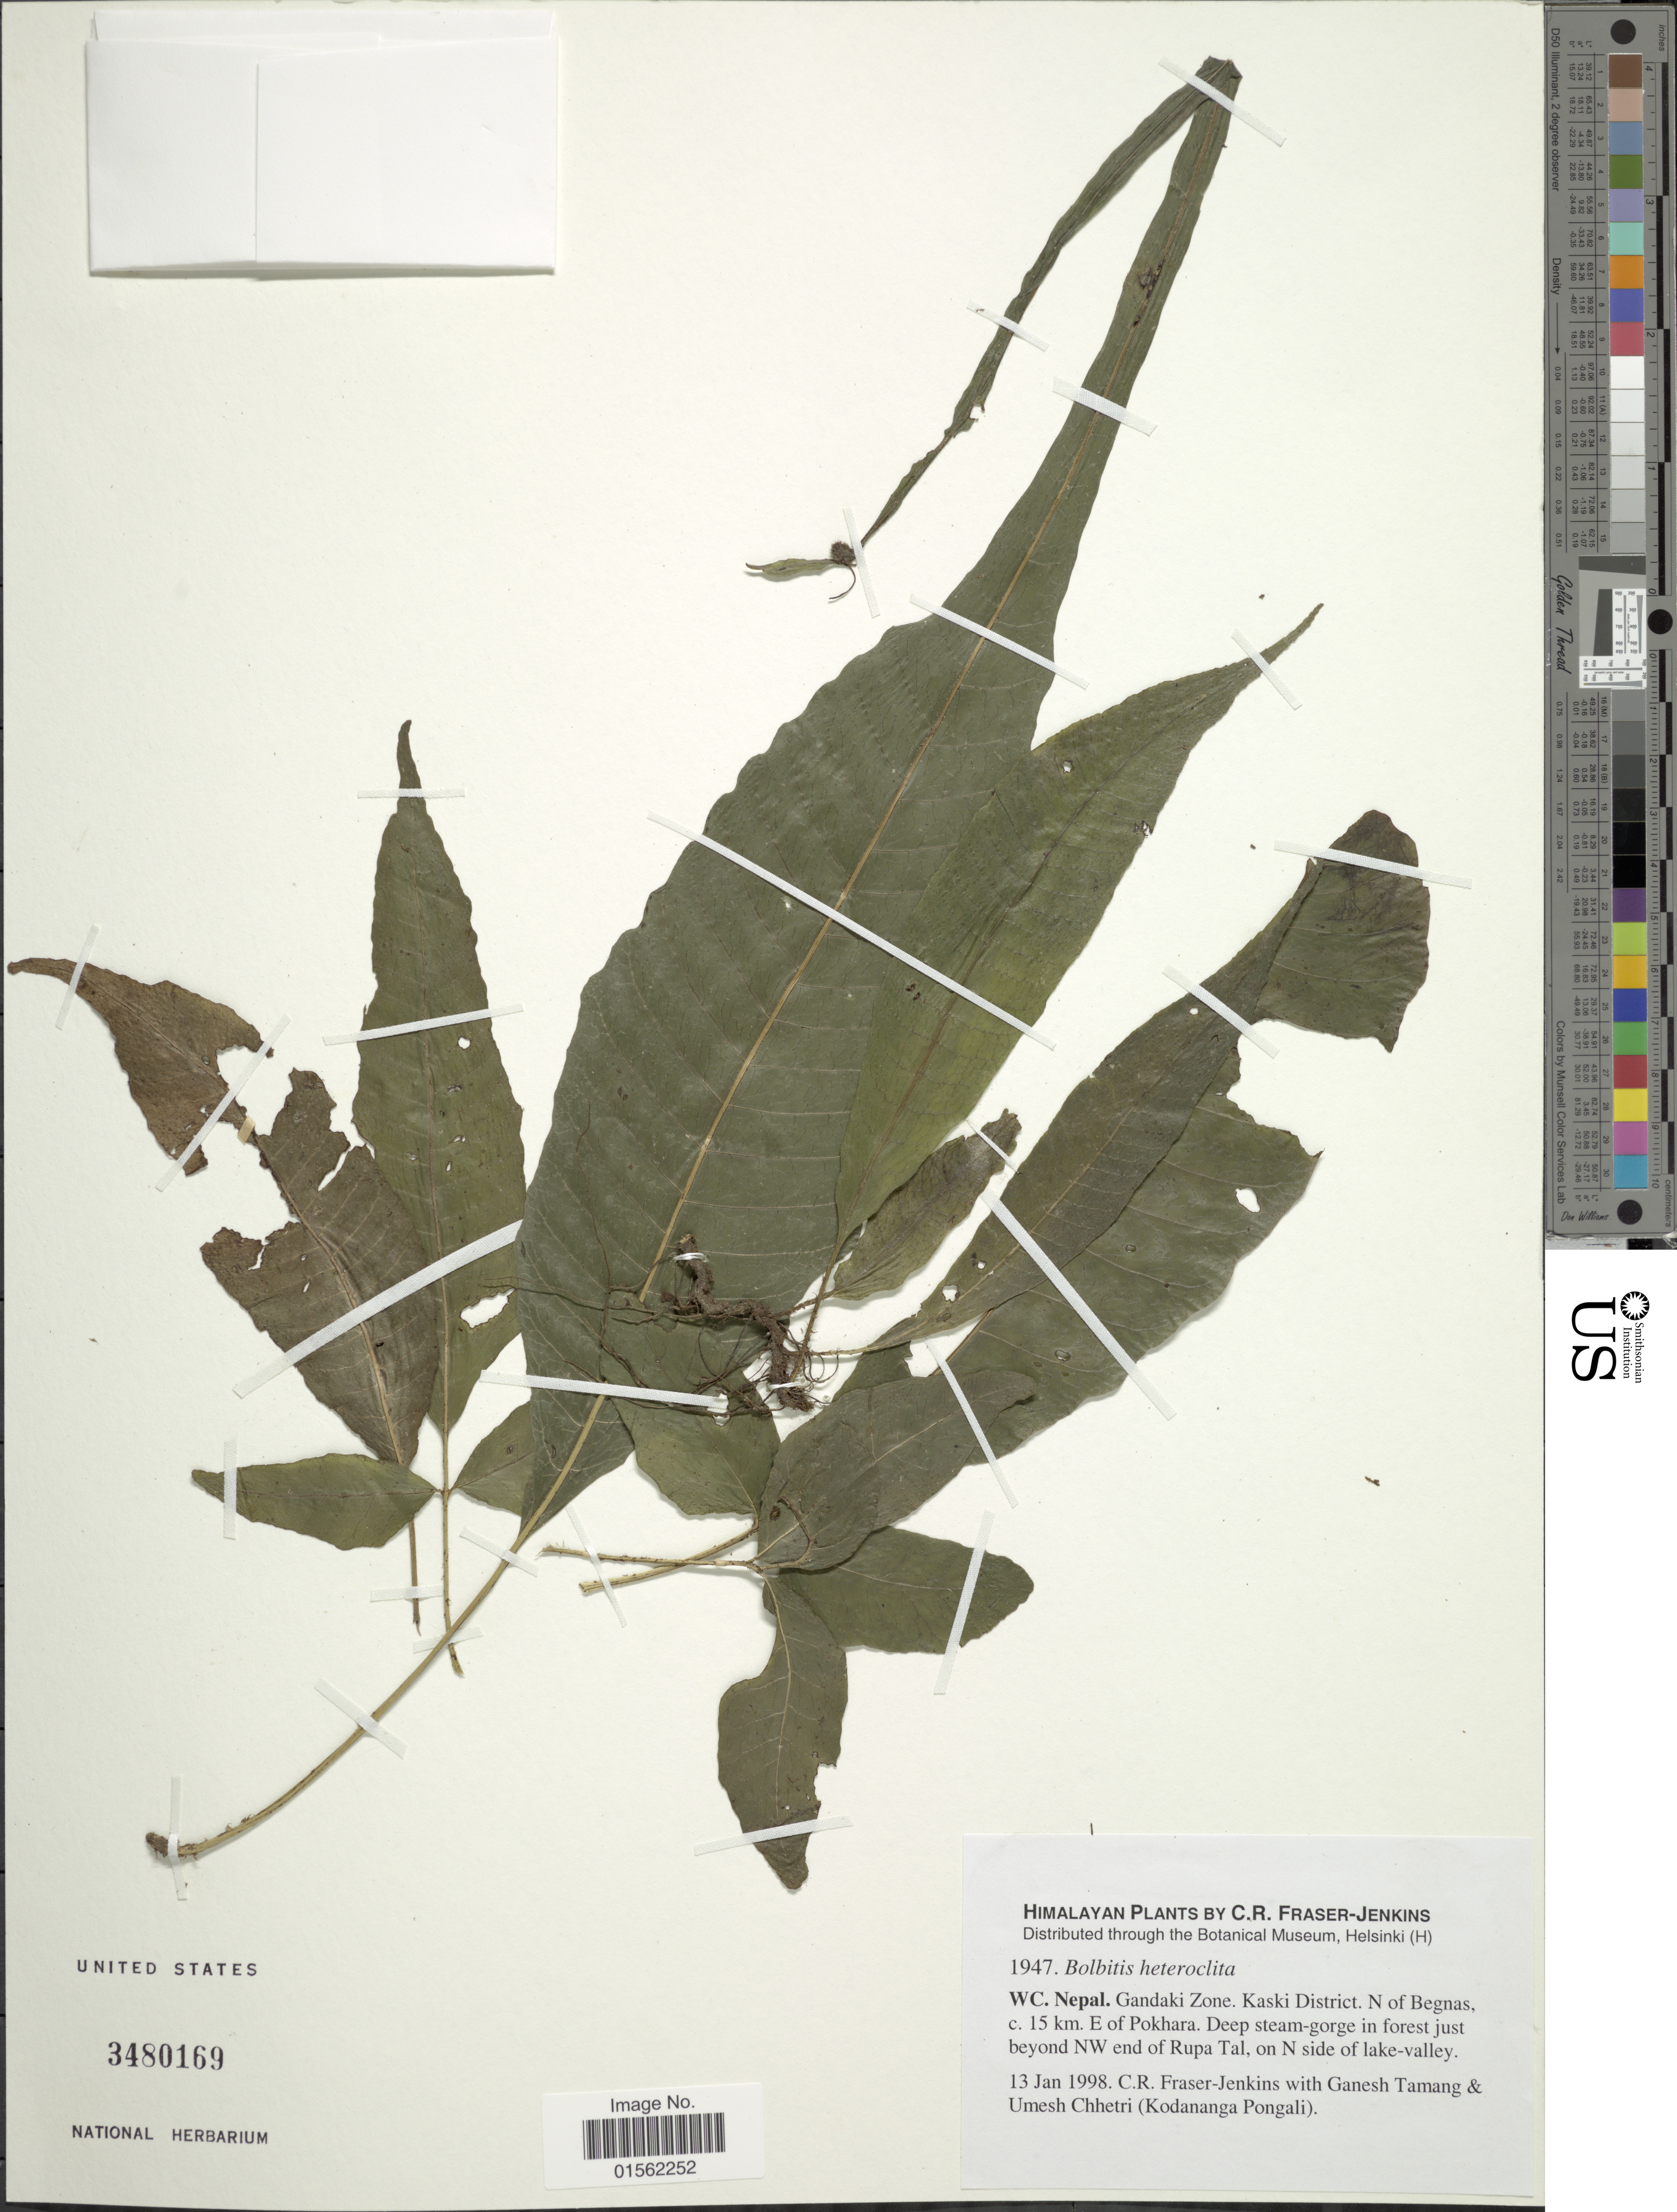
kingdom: Plantae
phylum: Tracheophyta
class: Polypodiopsida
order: Polypodiales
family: Dryopteridaceae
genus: Bolbitis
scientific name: Bolbitis heteroclita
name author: (C. Presl) Ching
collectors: C. R. Fraser-Jenkins, G. Tamang & K. Pongali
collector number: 1947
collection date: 1998-01-13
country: Nepal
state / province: Gandaki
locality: Himalaya, WC. Nepal, Gandaki Zone, Kaski District, N. of Begnas, c. 15 km. E of Pokhara, deep stream-gorge in forest just beyond NW end of Rupa Tal, on N side of lake-valley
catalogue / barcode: US 3480169